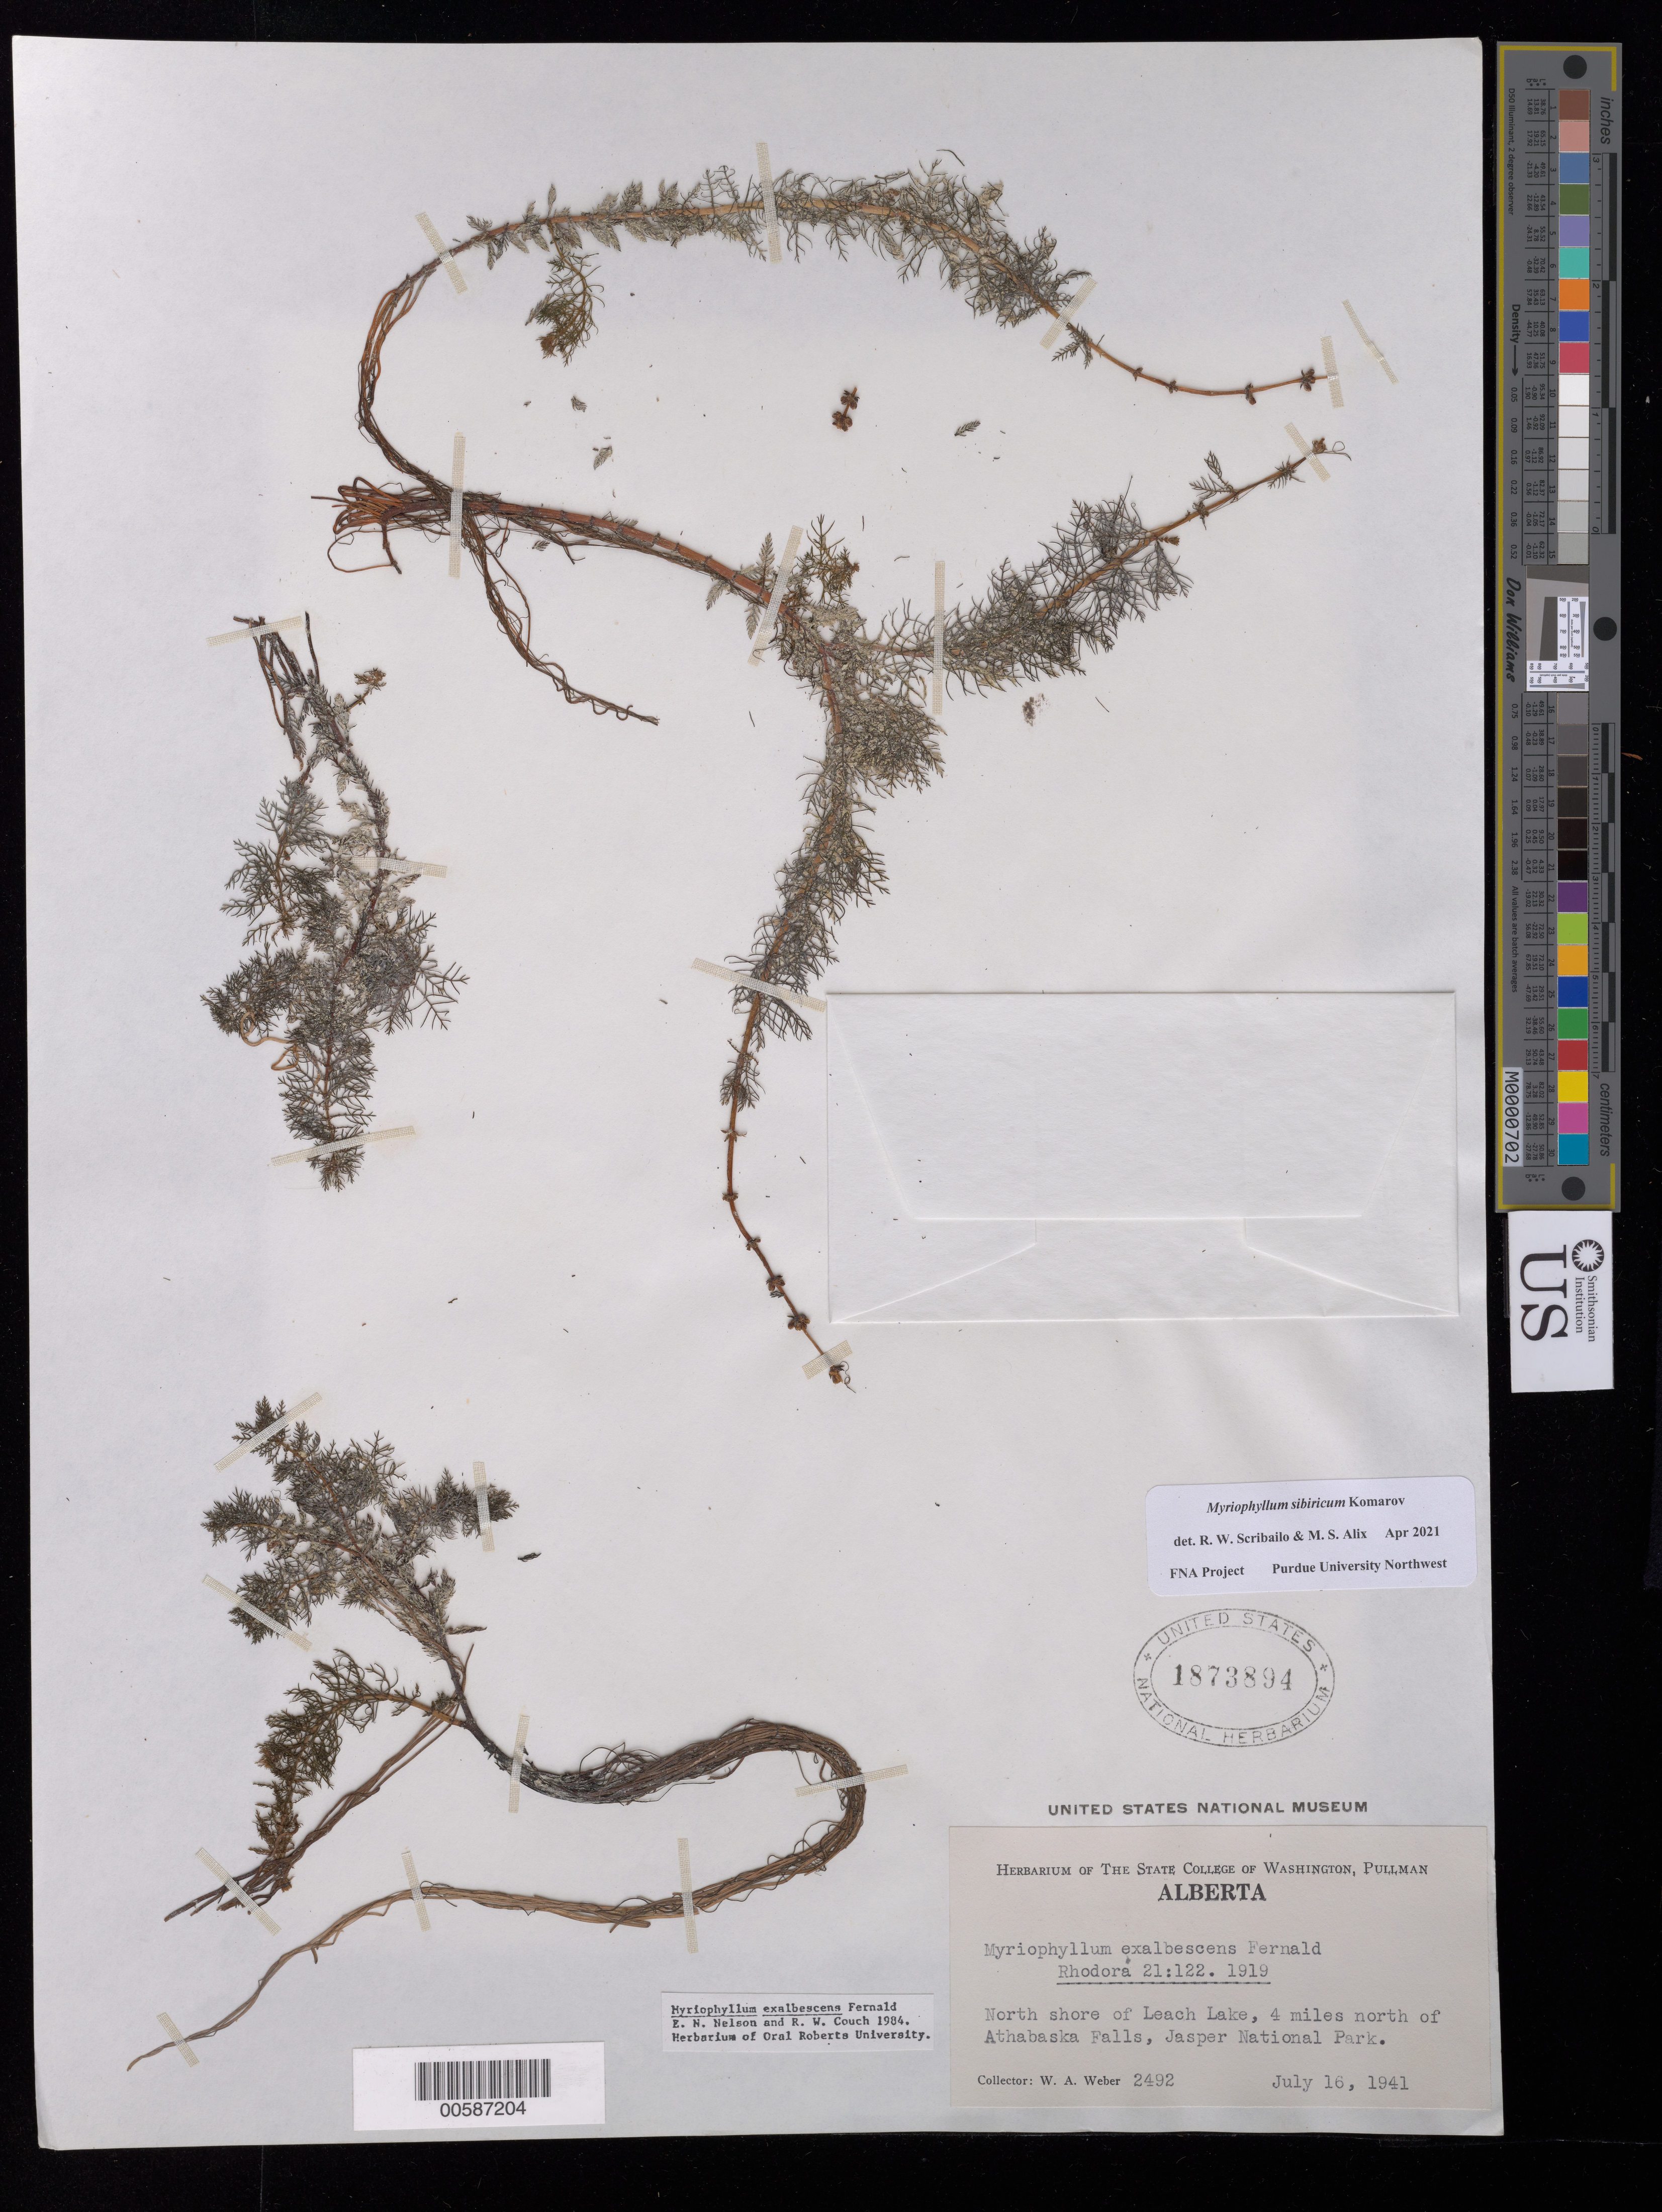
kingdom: Plantae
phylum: Tracheophyta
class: Magnoliopsida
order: Saxifragales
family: Haloragaceae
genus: Myriophyllum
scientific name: Myriophyllum sibiricum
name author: Kom.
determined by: Scribailo, R. W.; Alix, M. S.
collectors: W. A. Weber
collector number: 2492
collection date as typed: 16 Jul 1941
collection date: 1941-07-16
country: Canada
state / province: Alberta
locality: Leach Lake, N of Athabaska Falls, Jasper Marional Park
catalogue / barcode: US 1873894